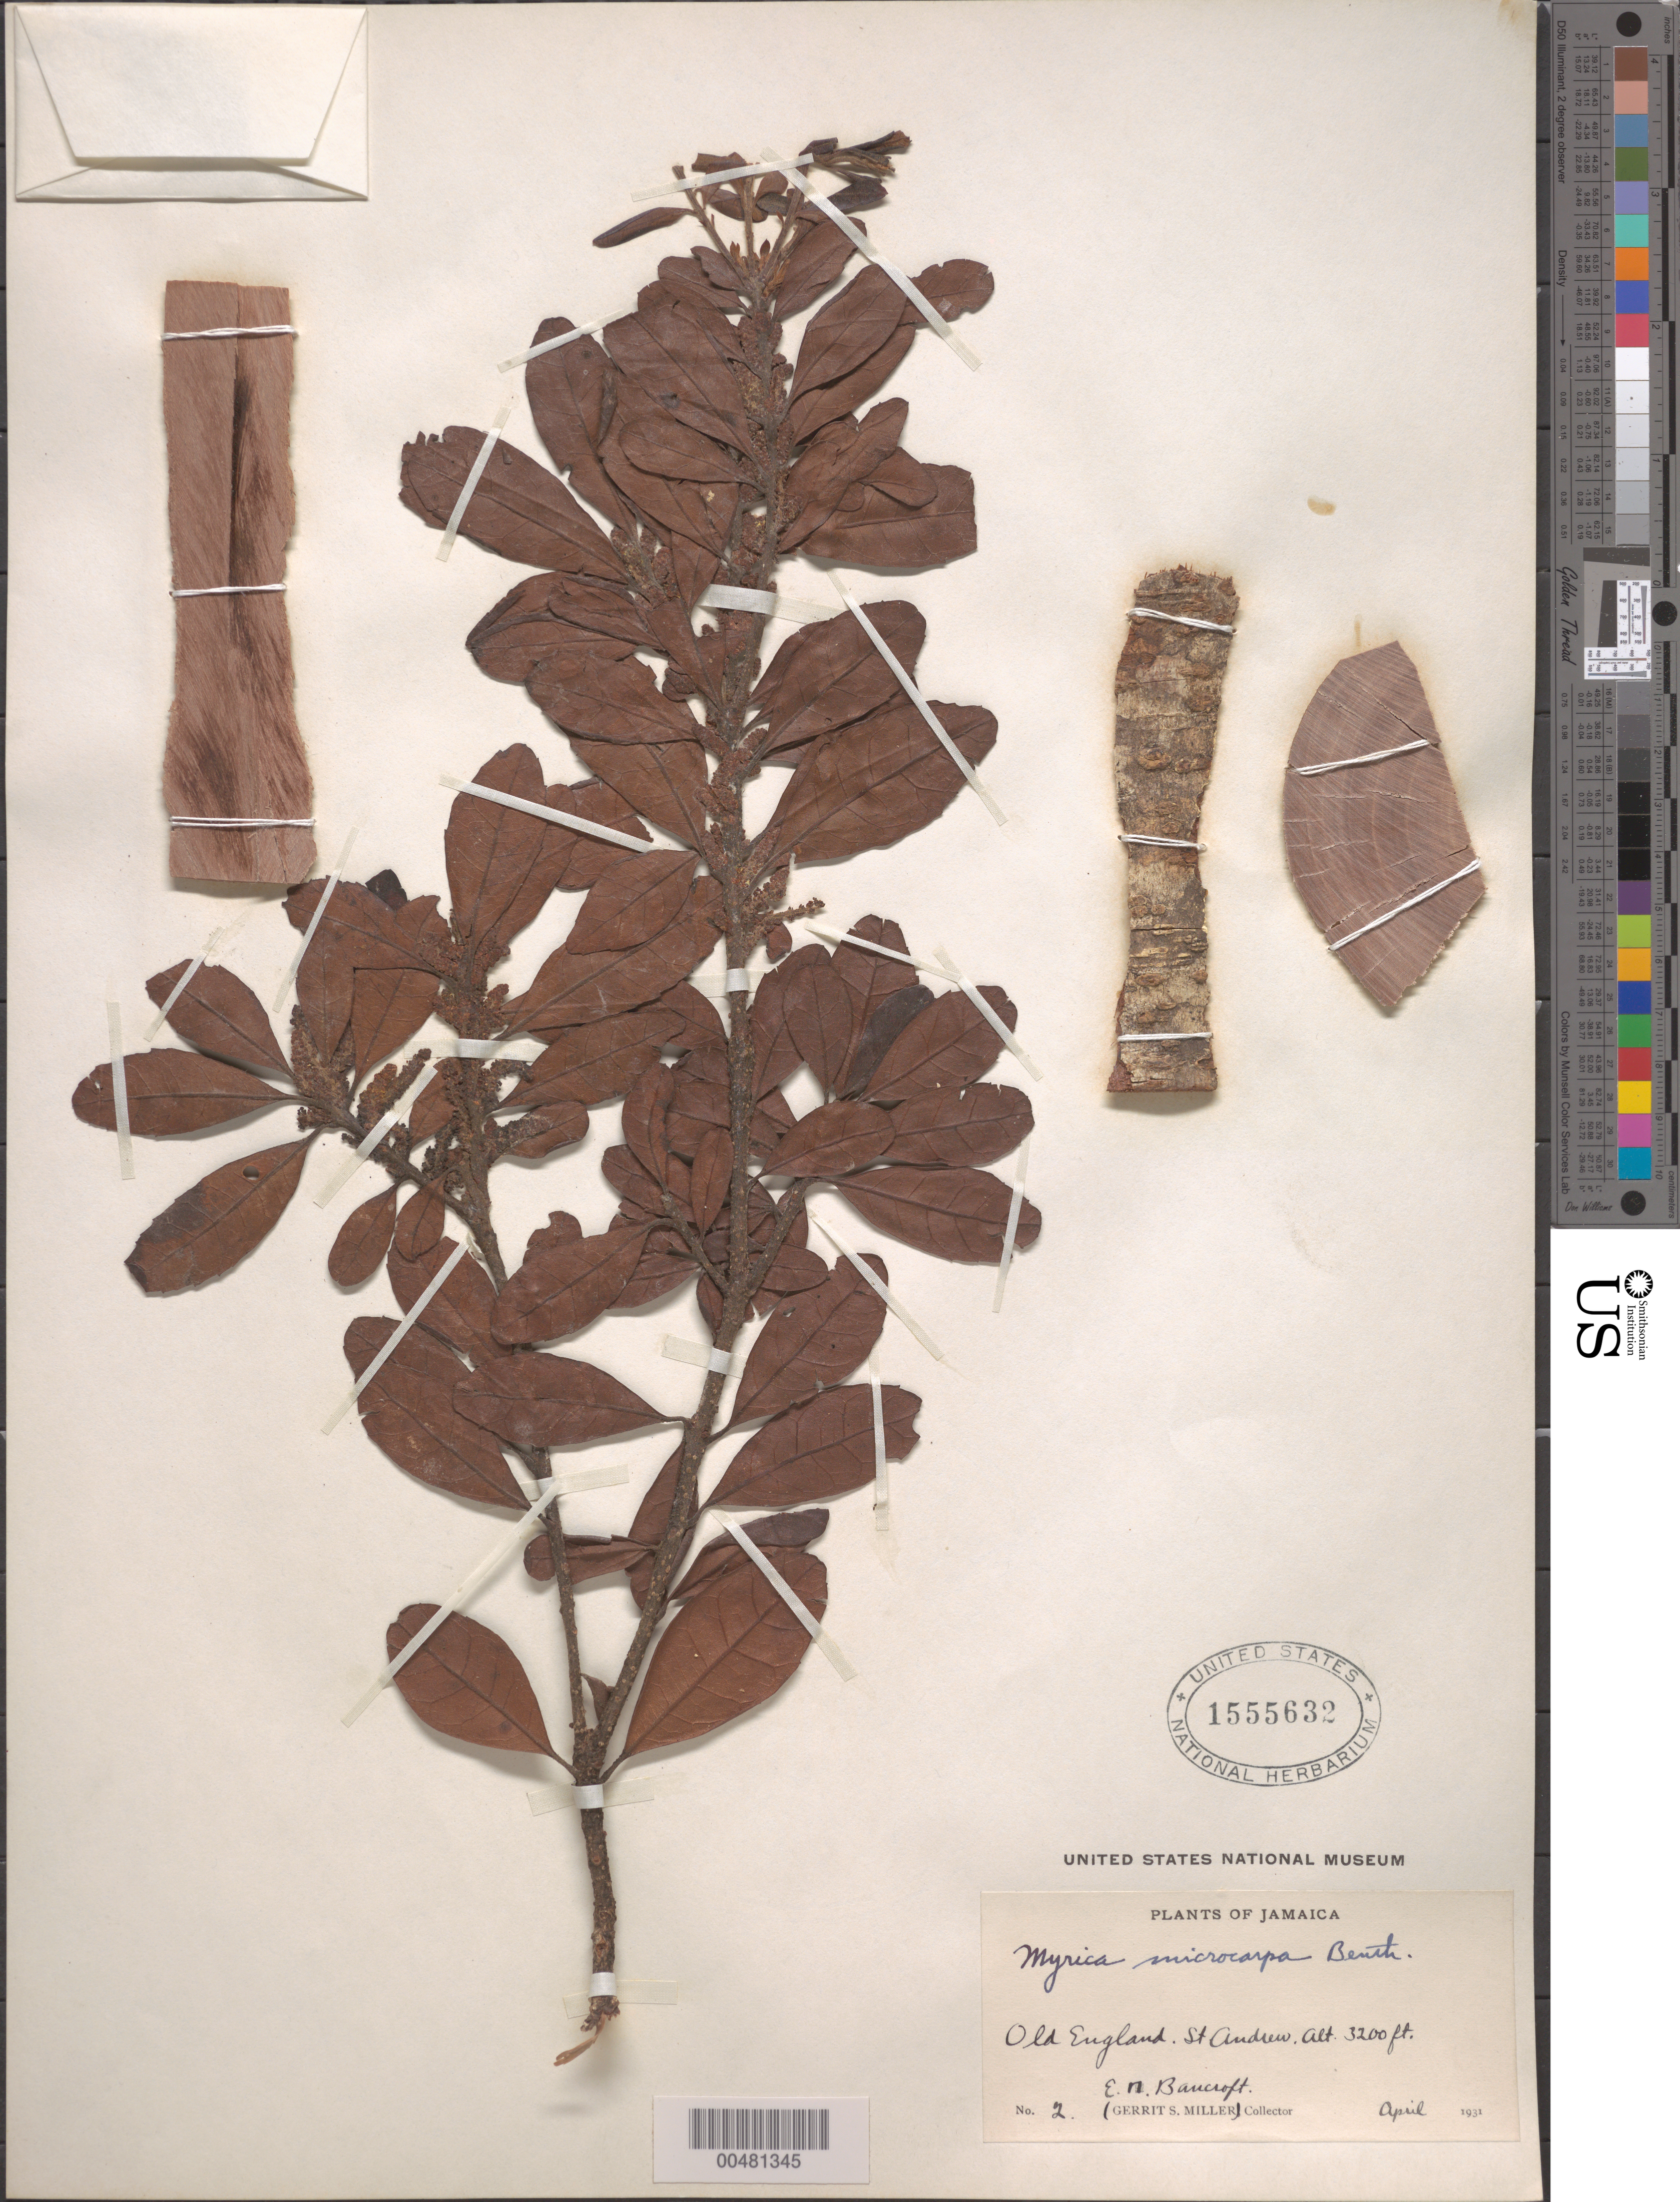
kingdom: Plantae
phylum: Tracheophyta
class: Magnoliopsida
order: Fagales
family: Myricaceae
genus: Myrica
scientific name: Myrica microcarpa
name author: Benth.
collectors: E. Bancroft & G. S. Miller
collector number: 2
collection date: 1931-04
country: Jamaica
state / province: Saint Andrew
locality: Old England.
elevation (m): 975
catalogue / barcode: US 1555632